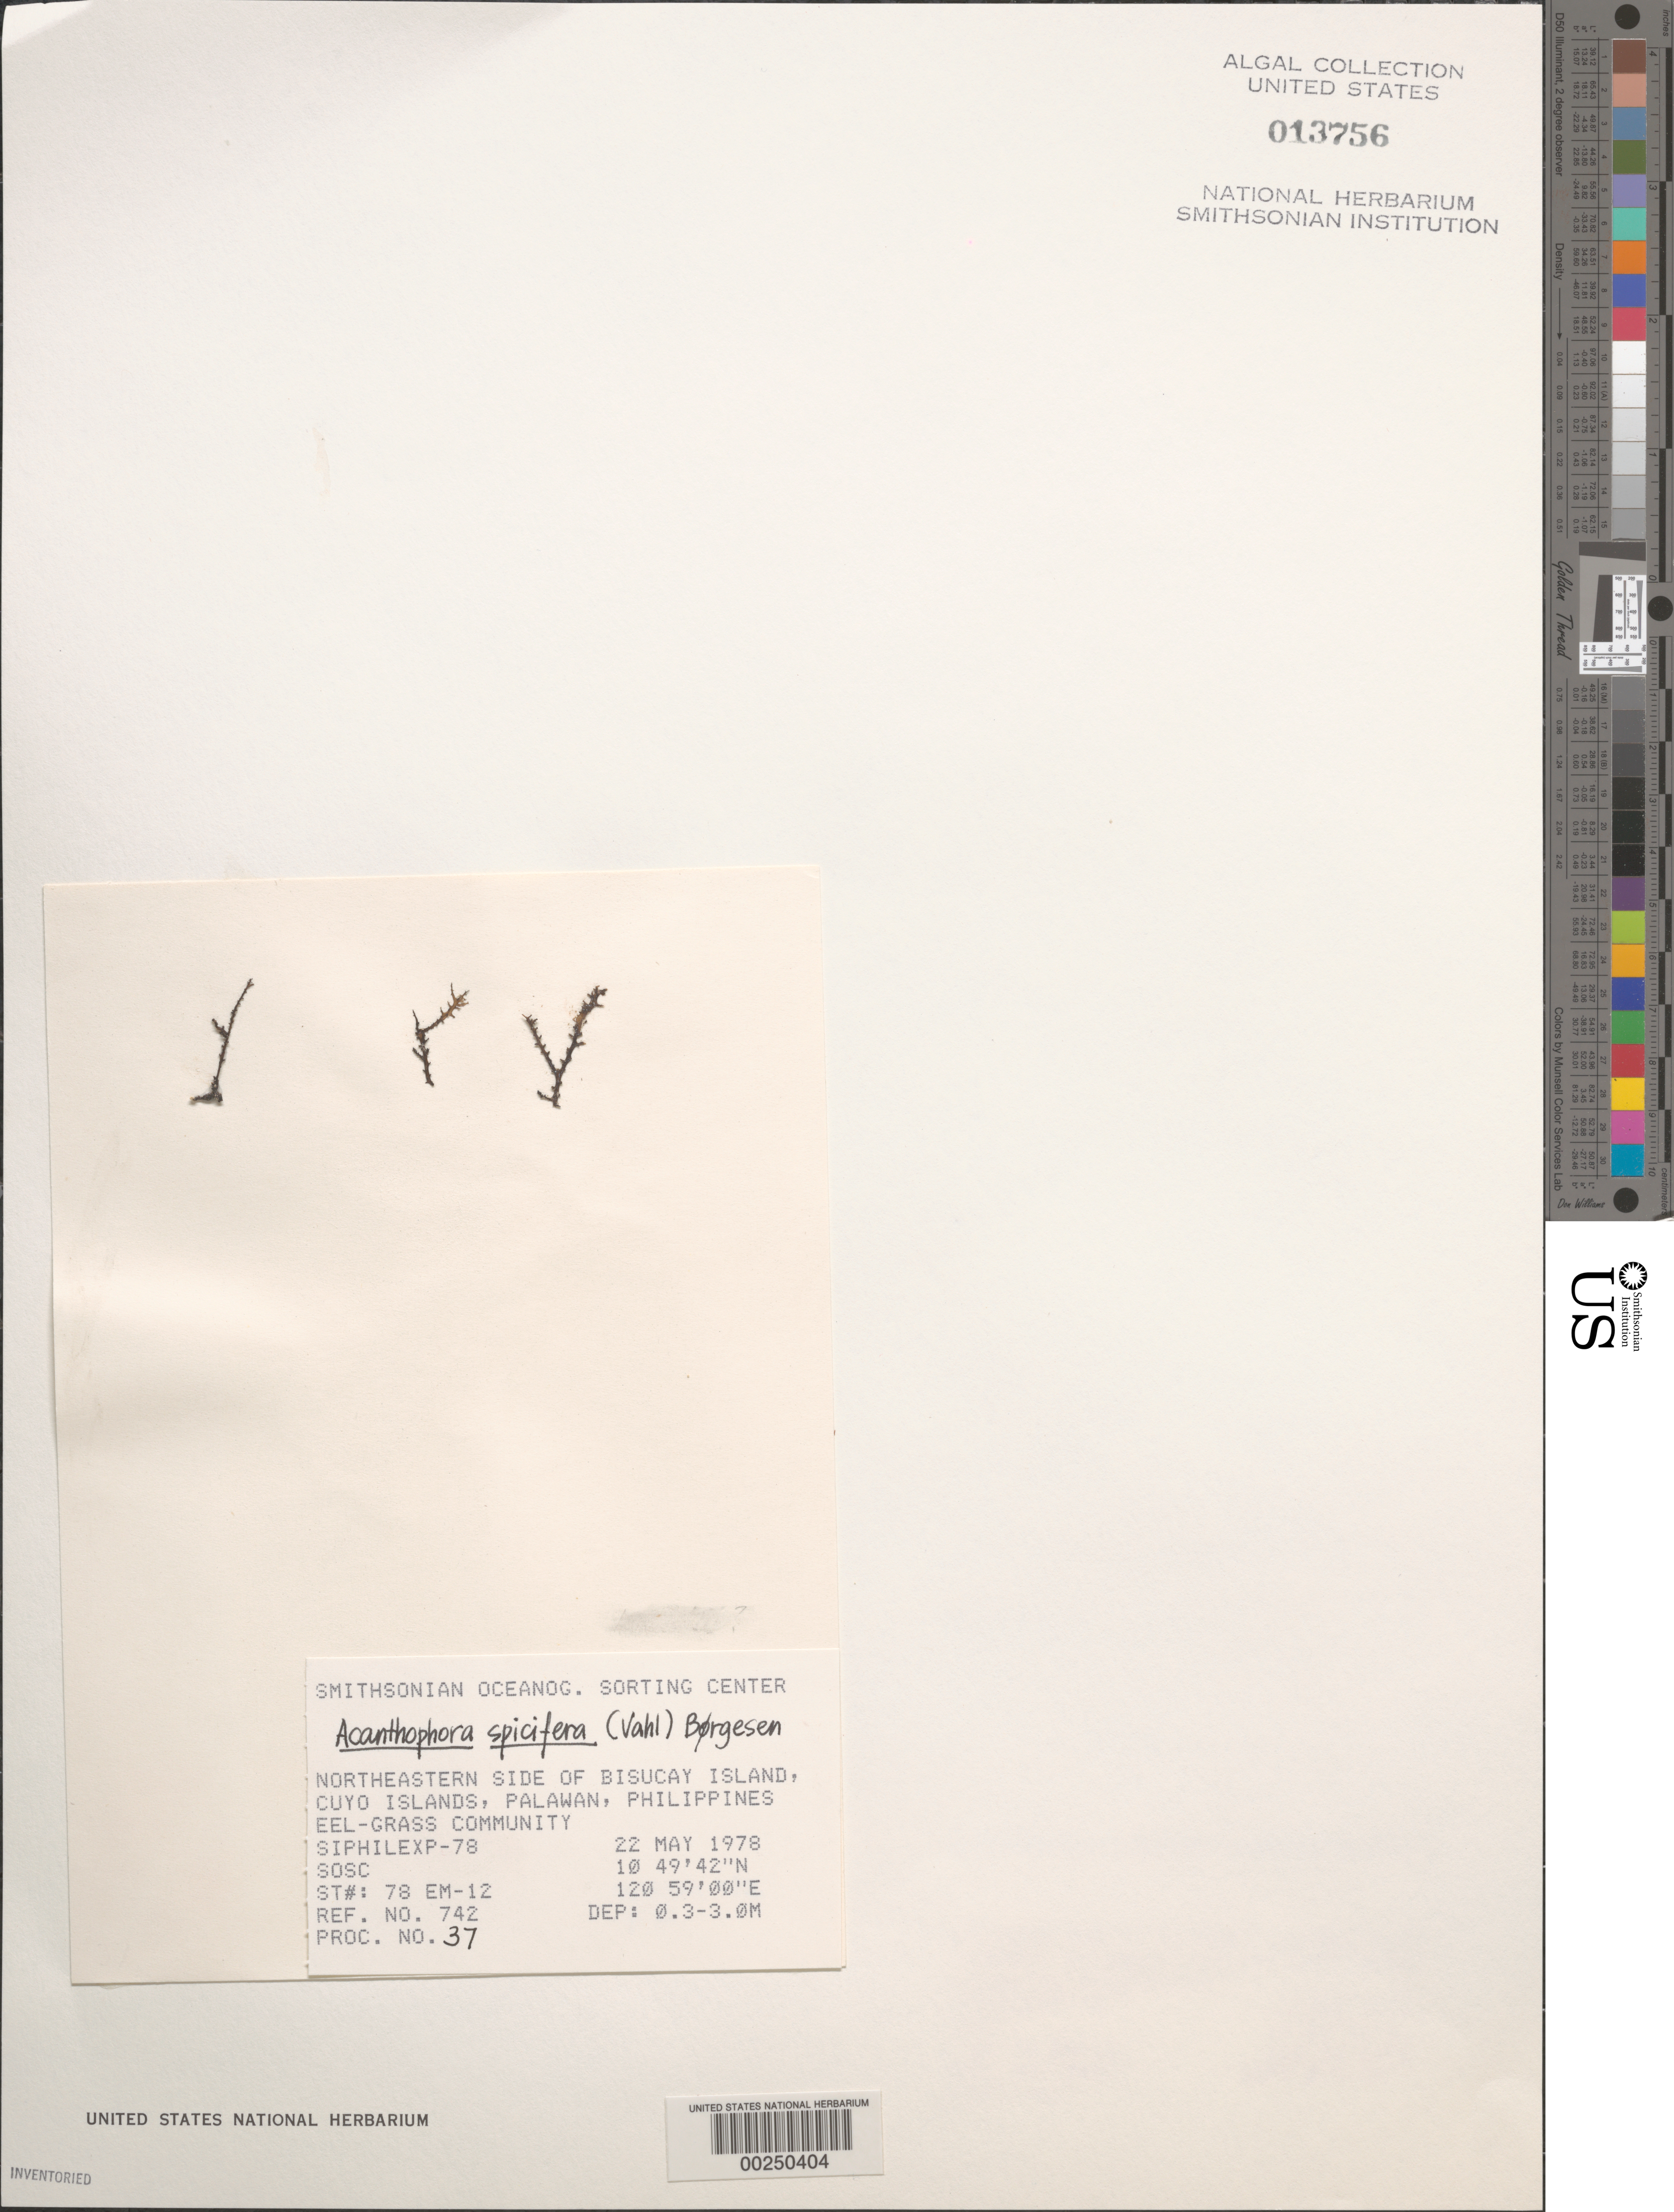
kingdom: Plantae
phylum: Rhodophyta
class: Florideophyceae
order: Ceramiales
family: Rhodomelaceae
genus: Acanthophora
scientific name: Acanthophora spicifera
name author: (Vahl) Børgesen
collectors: SOSC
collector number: Station 78 Em-12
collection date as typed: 22 May 1978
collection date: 1978-05-22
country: Philippines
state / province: Mimaropa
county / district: Palawan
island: Bisucay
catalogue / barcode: US 13756